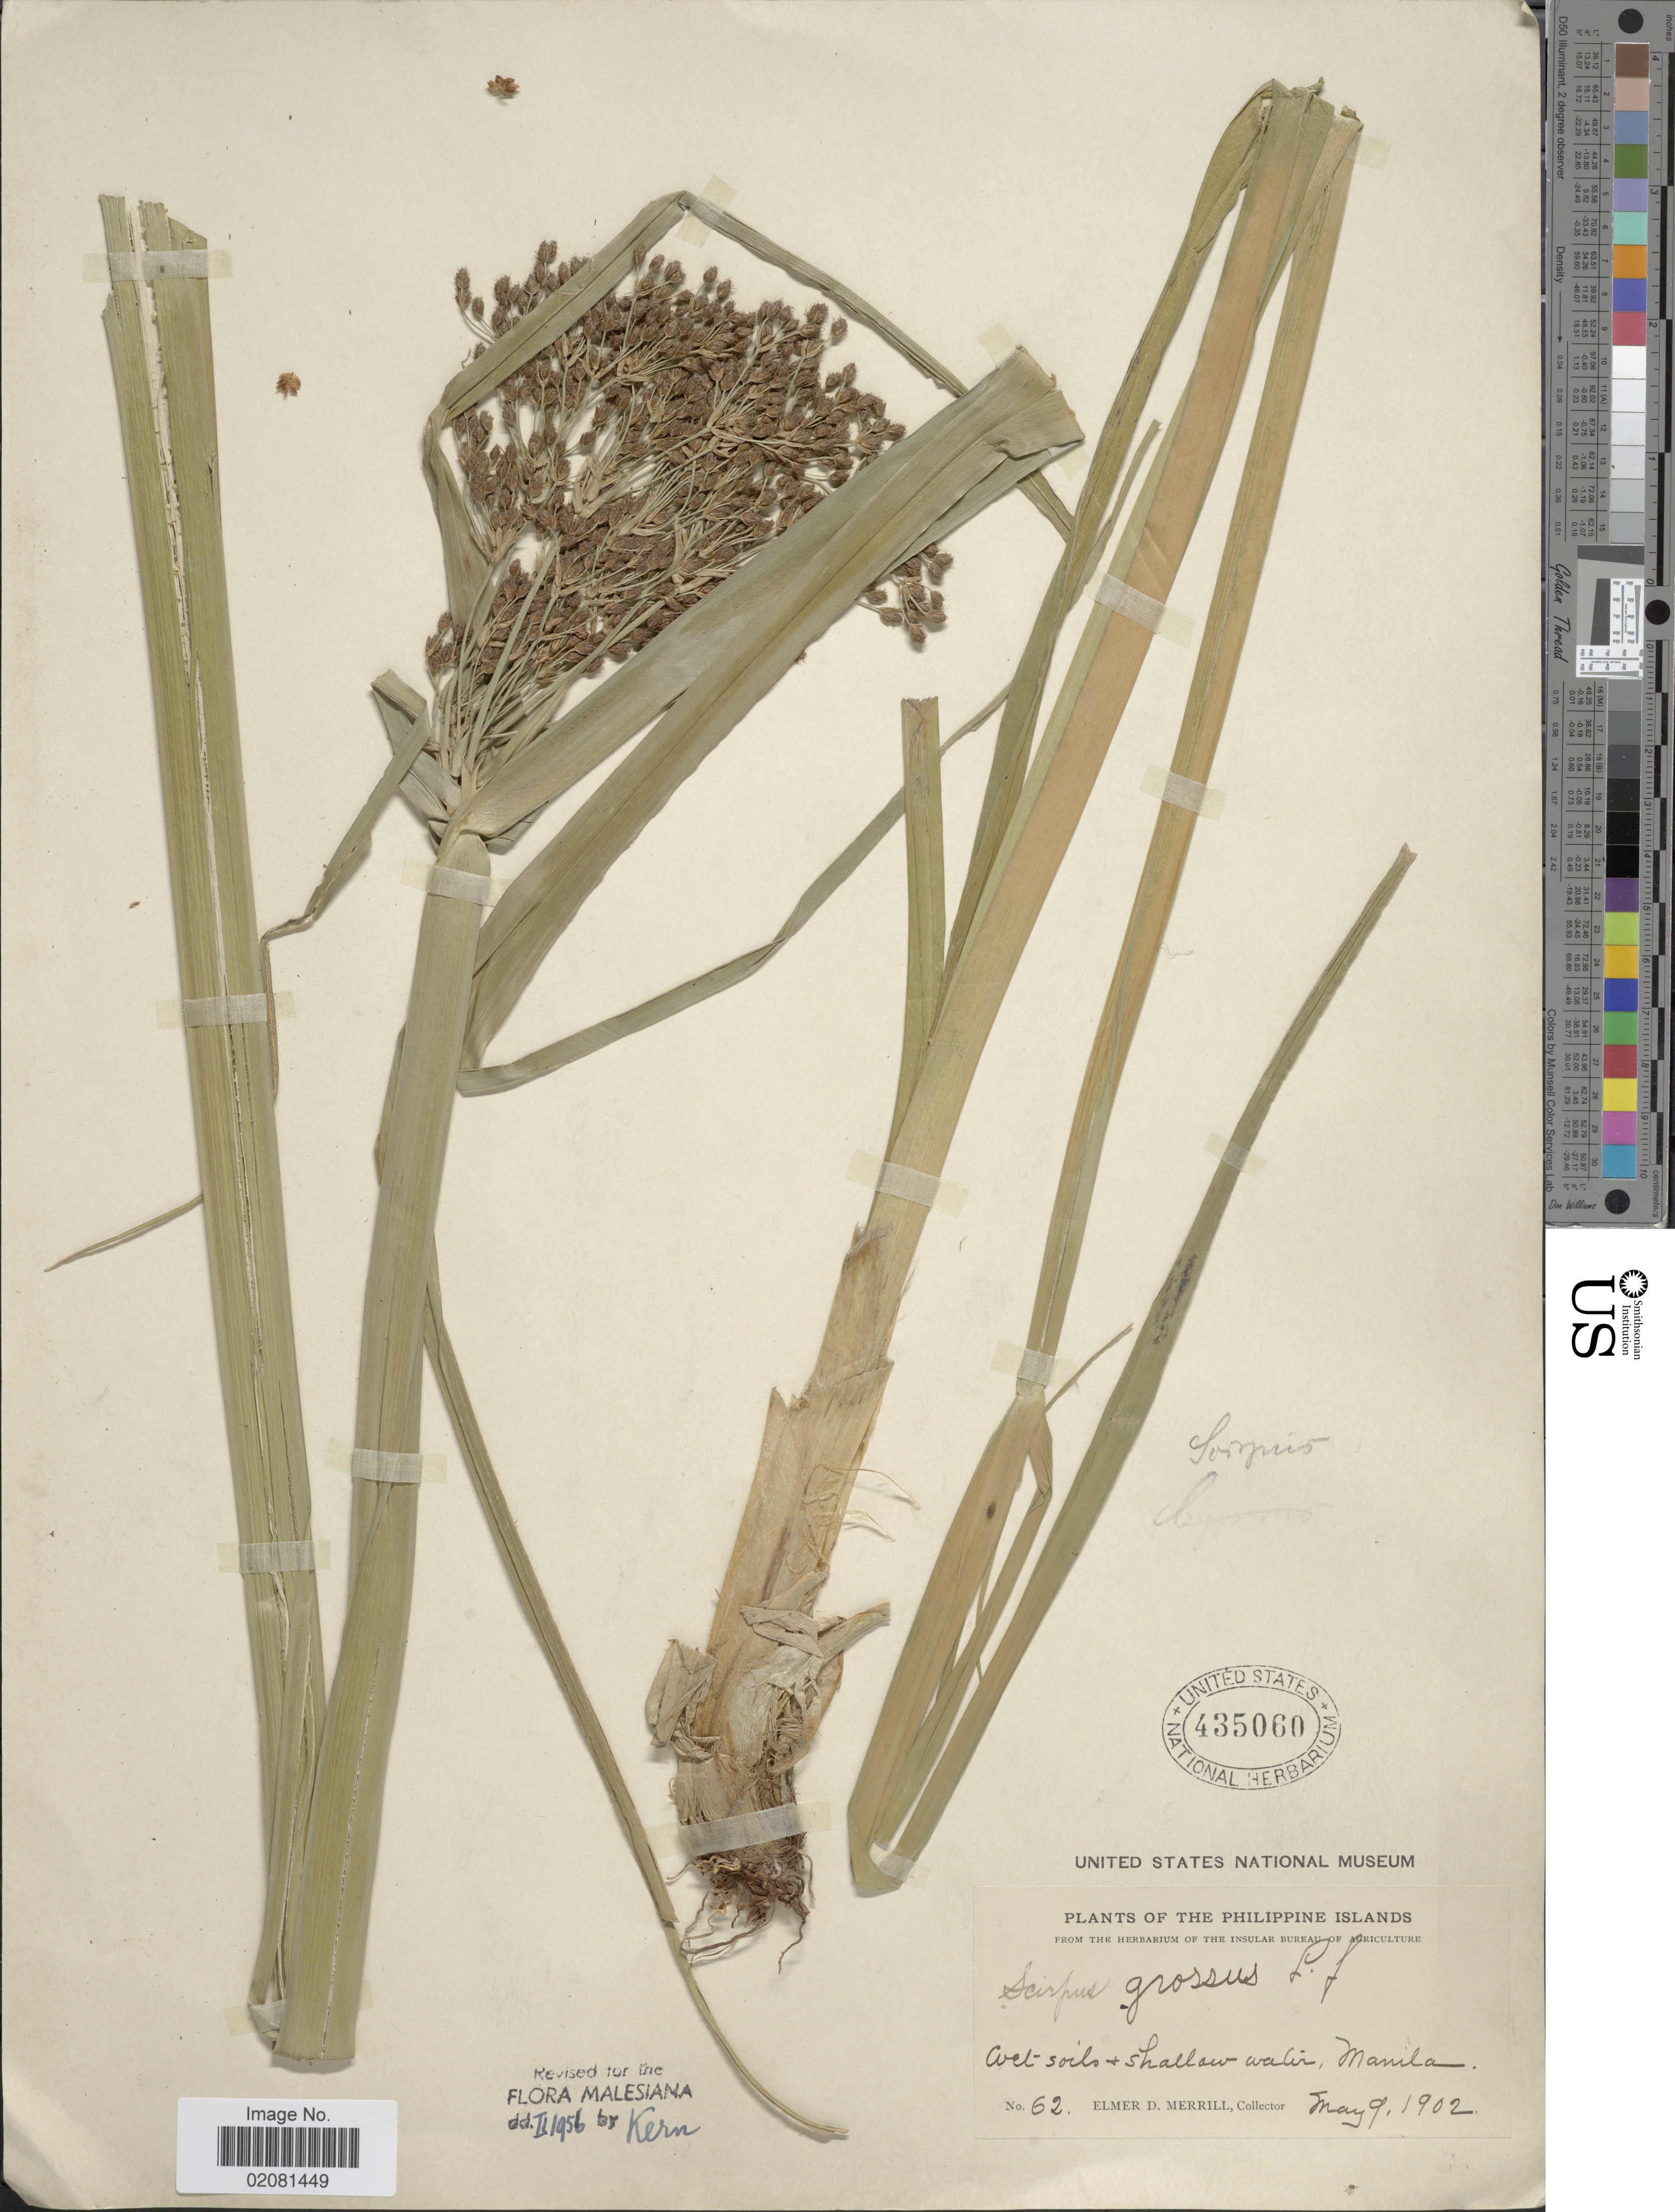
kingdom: Plantae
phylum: Tracheophyta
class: Liliopsida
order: Poales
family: Cyperaceae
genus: Actinoscirpus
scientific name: Actinoscirpus grossus var. grossus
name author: (L. f.) Goetgh. & D.A. Simpson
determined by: Strong, M. T., (US), Smithsonian Institution - National Museum of Natural History (UNITED STATES)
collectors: E. D. Merrill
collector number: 62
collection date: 1902-05-09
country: Philippines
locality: Philippine Islands. Wet soils + shallow water, Manila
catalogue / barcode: US 435060